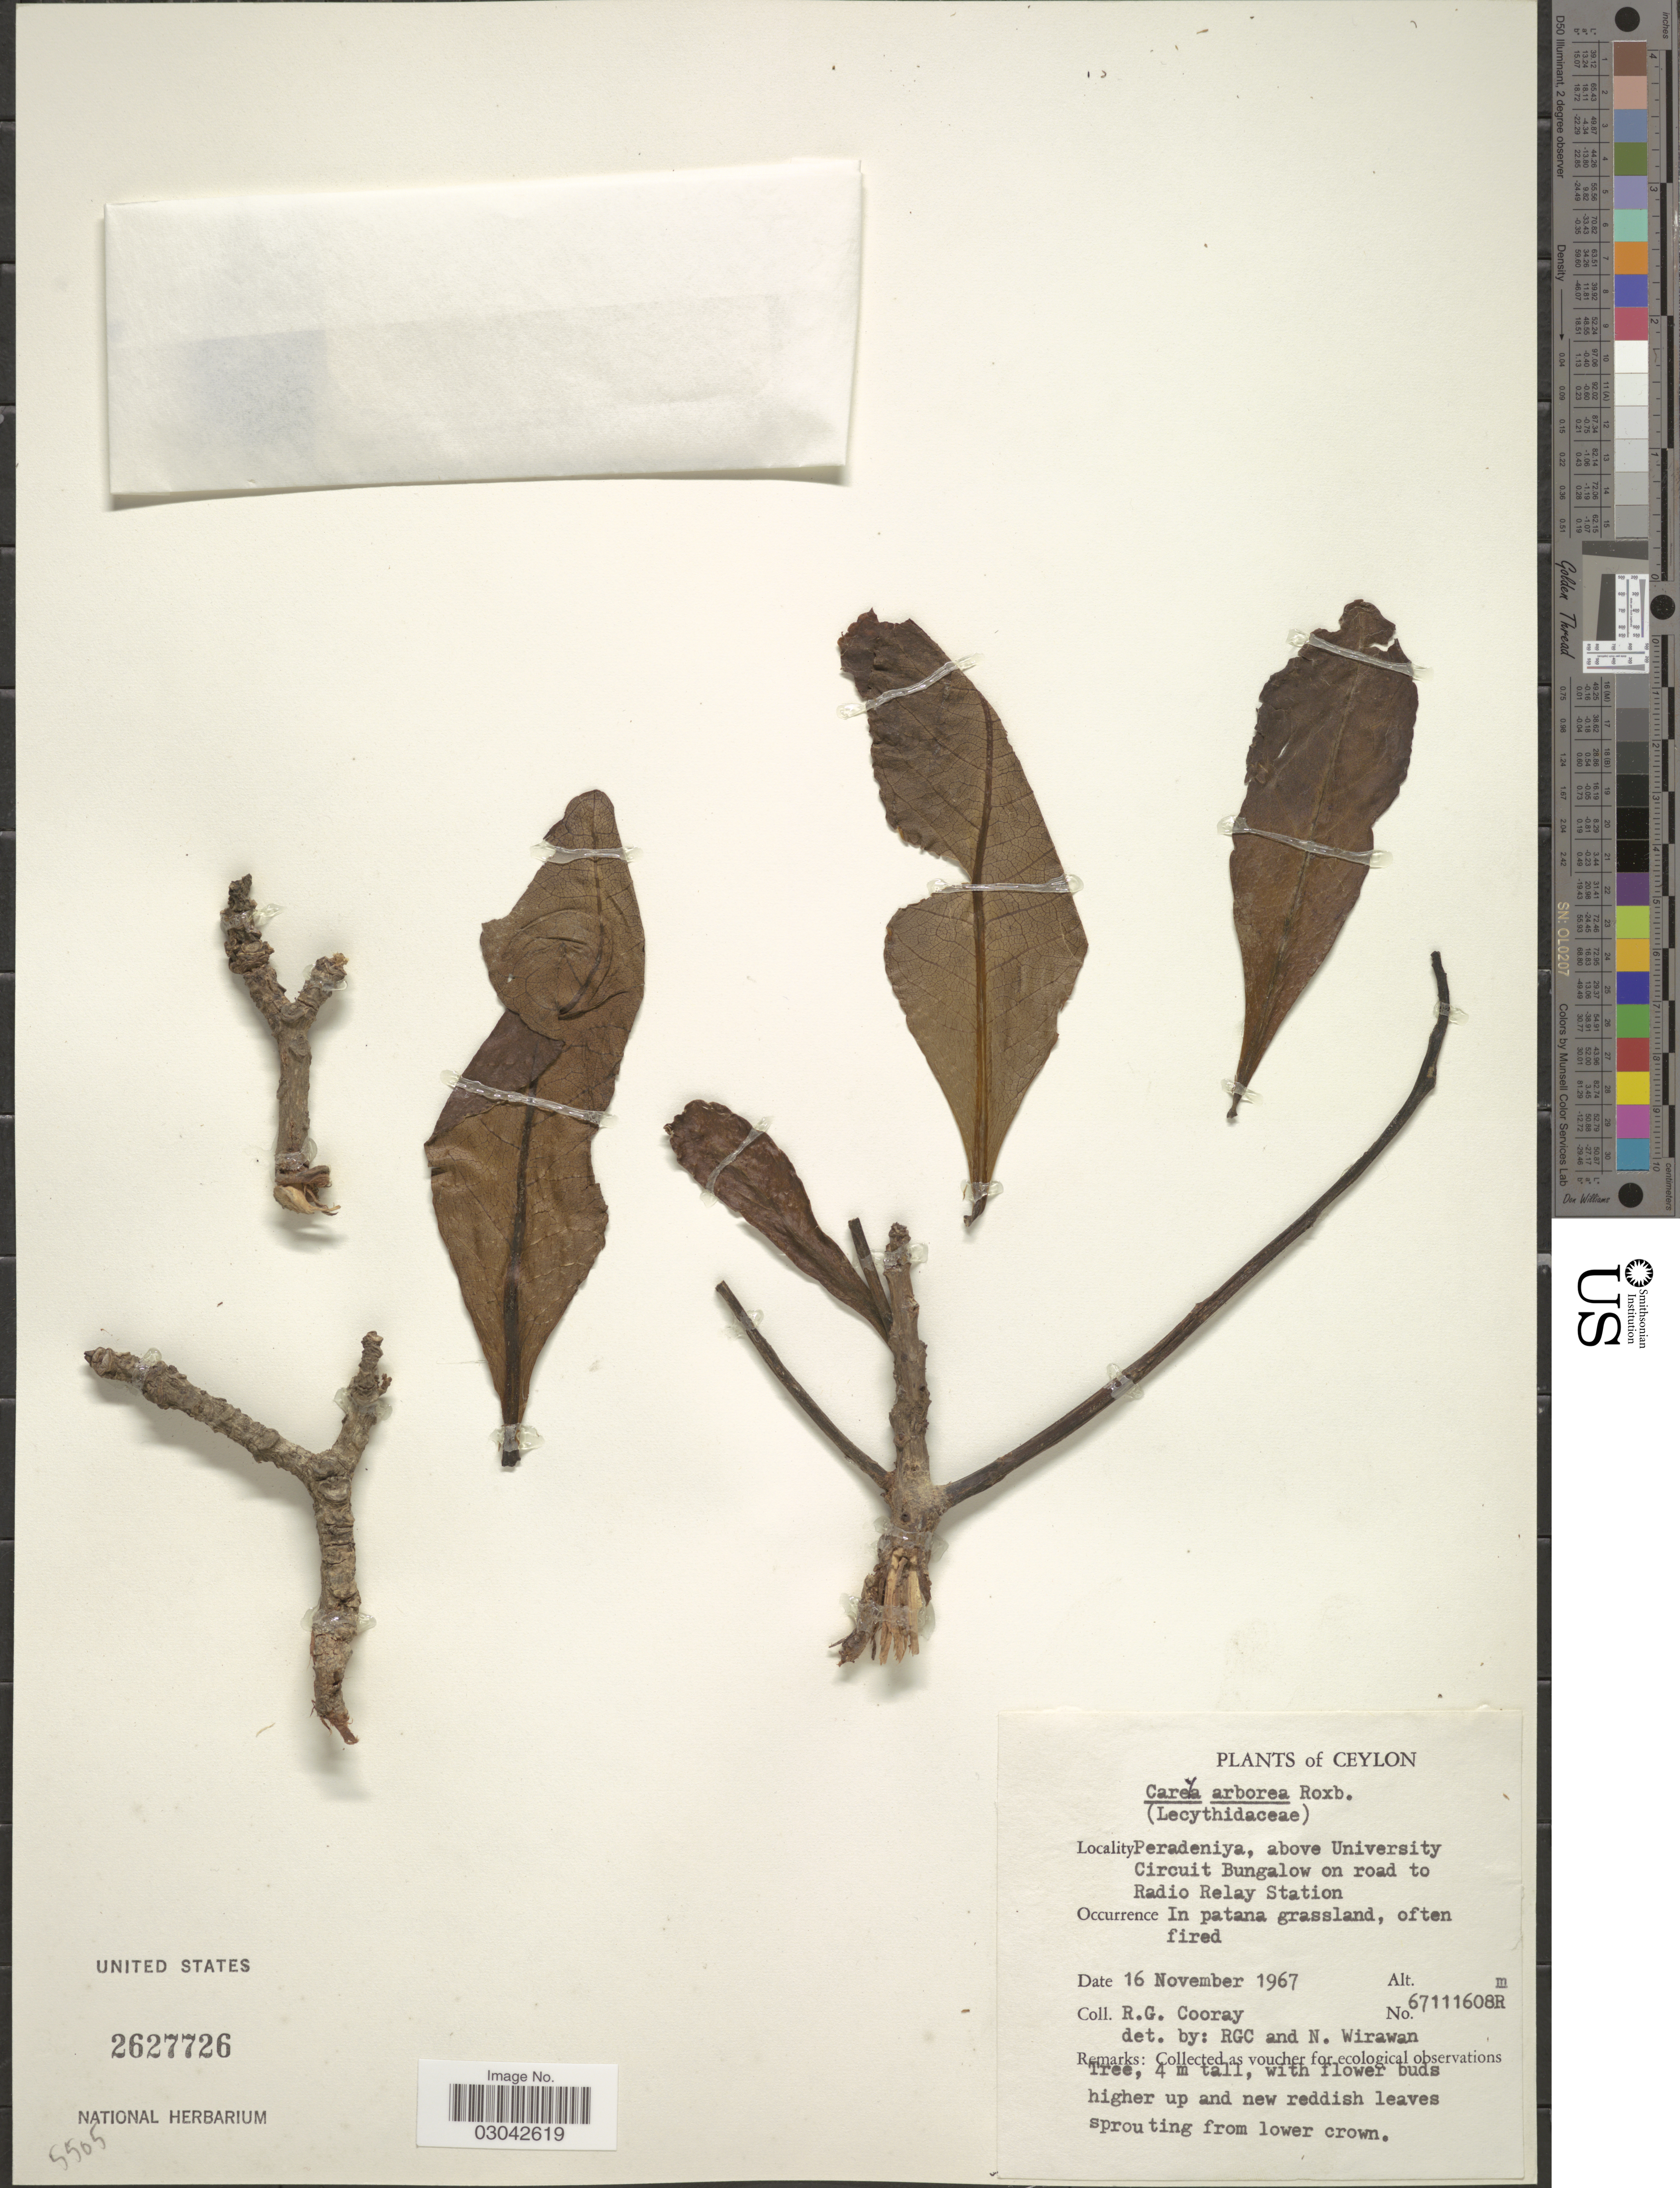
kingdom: Plantae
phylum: Tracheophyta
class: Magnoliopsida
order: Ericales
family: Lecythidaceae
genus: Careya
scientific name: Careya arborea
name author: Roxb.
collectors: R. Cooray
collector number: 67111608R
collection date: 1967-11-16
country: Sri Lanka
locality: Ceylon. Peradeniya, above University Circuit Bungalow on road to Radio Relay Station.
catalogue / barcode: US 2627726